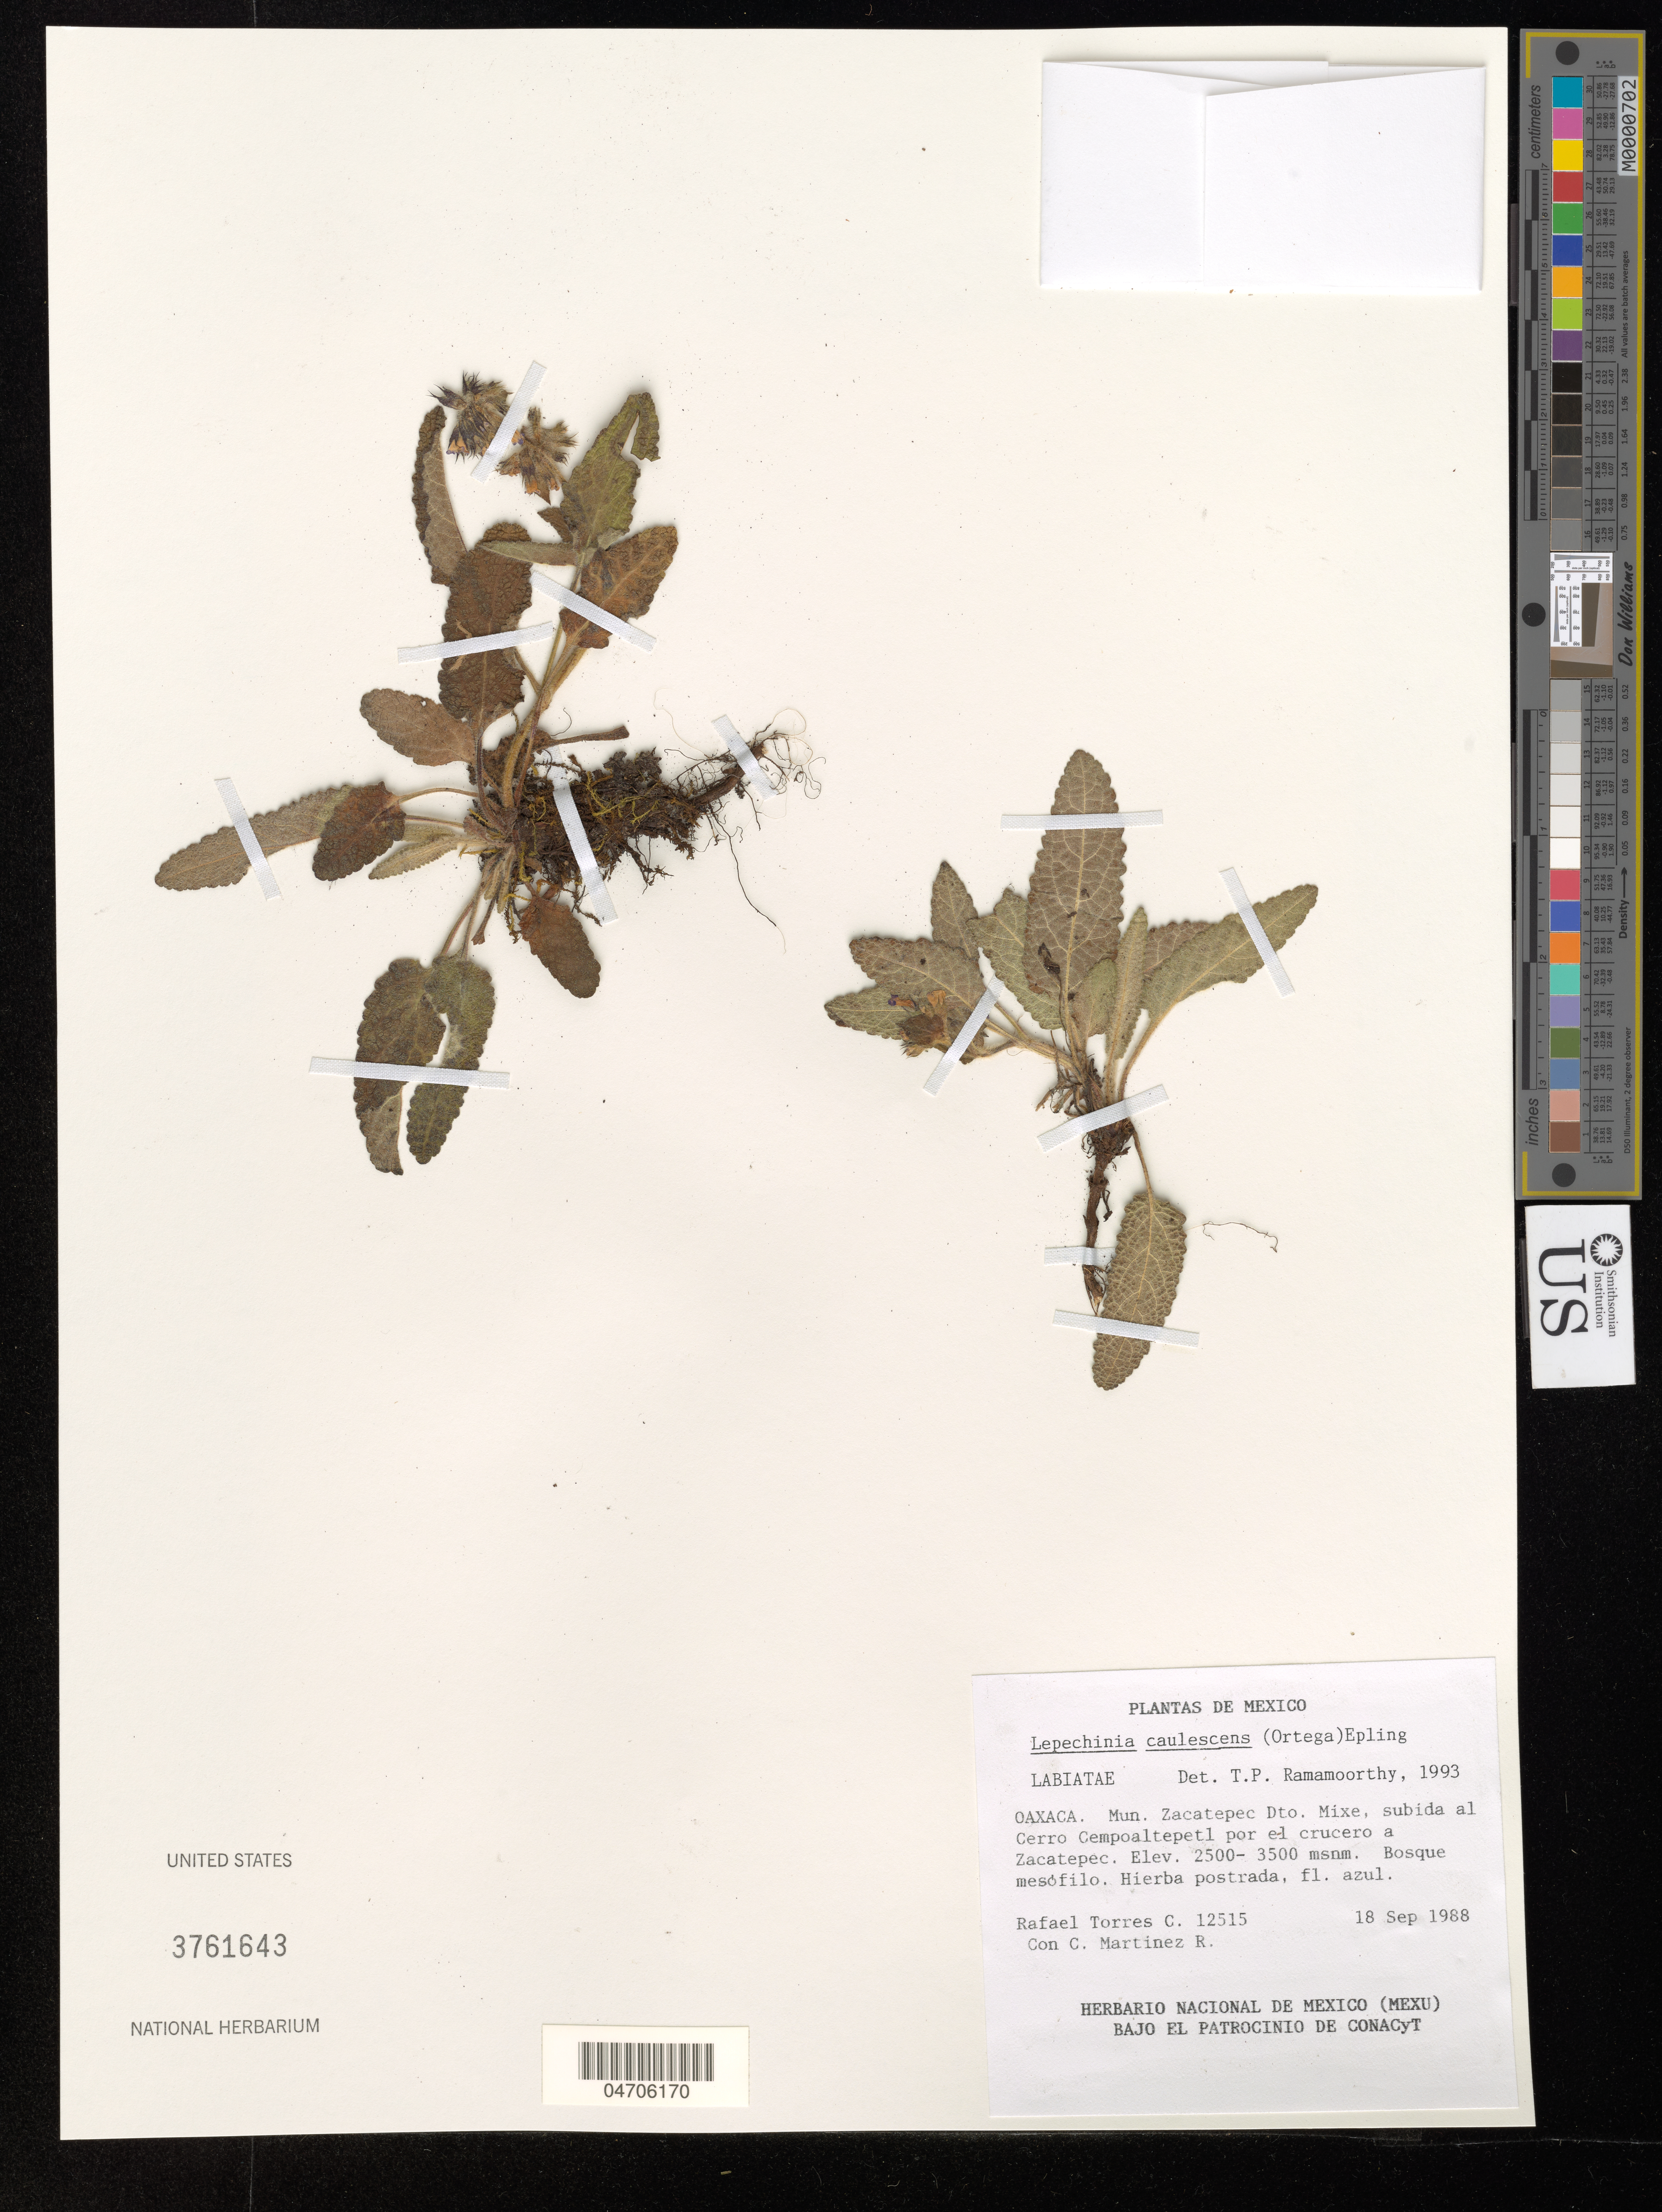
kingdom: Plantae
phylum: Tracheophyta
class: Magnoliopsida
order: Lamiales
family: Lamiaceae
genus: Lepechinia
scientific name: Lepechinia caulescens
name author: (Ortega) Epling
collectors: R. Torres C. & C. Martínez R.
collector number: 12515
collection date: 1988-09-18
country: Mexico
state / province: Oaxaca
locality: Mun. Zacatepec Dto. Mixe, subida al Cerro Cempoaltepetl por el crucero a Zacatepec.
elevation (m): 2500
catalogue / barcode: US 3761643